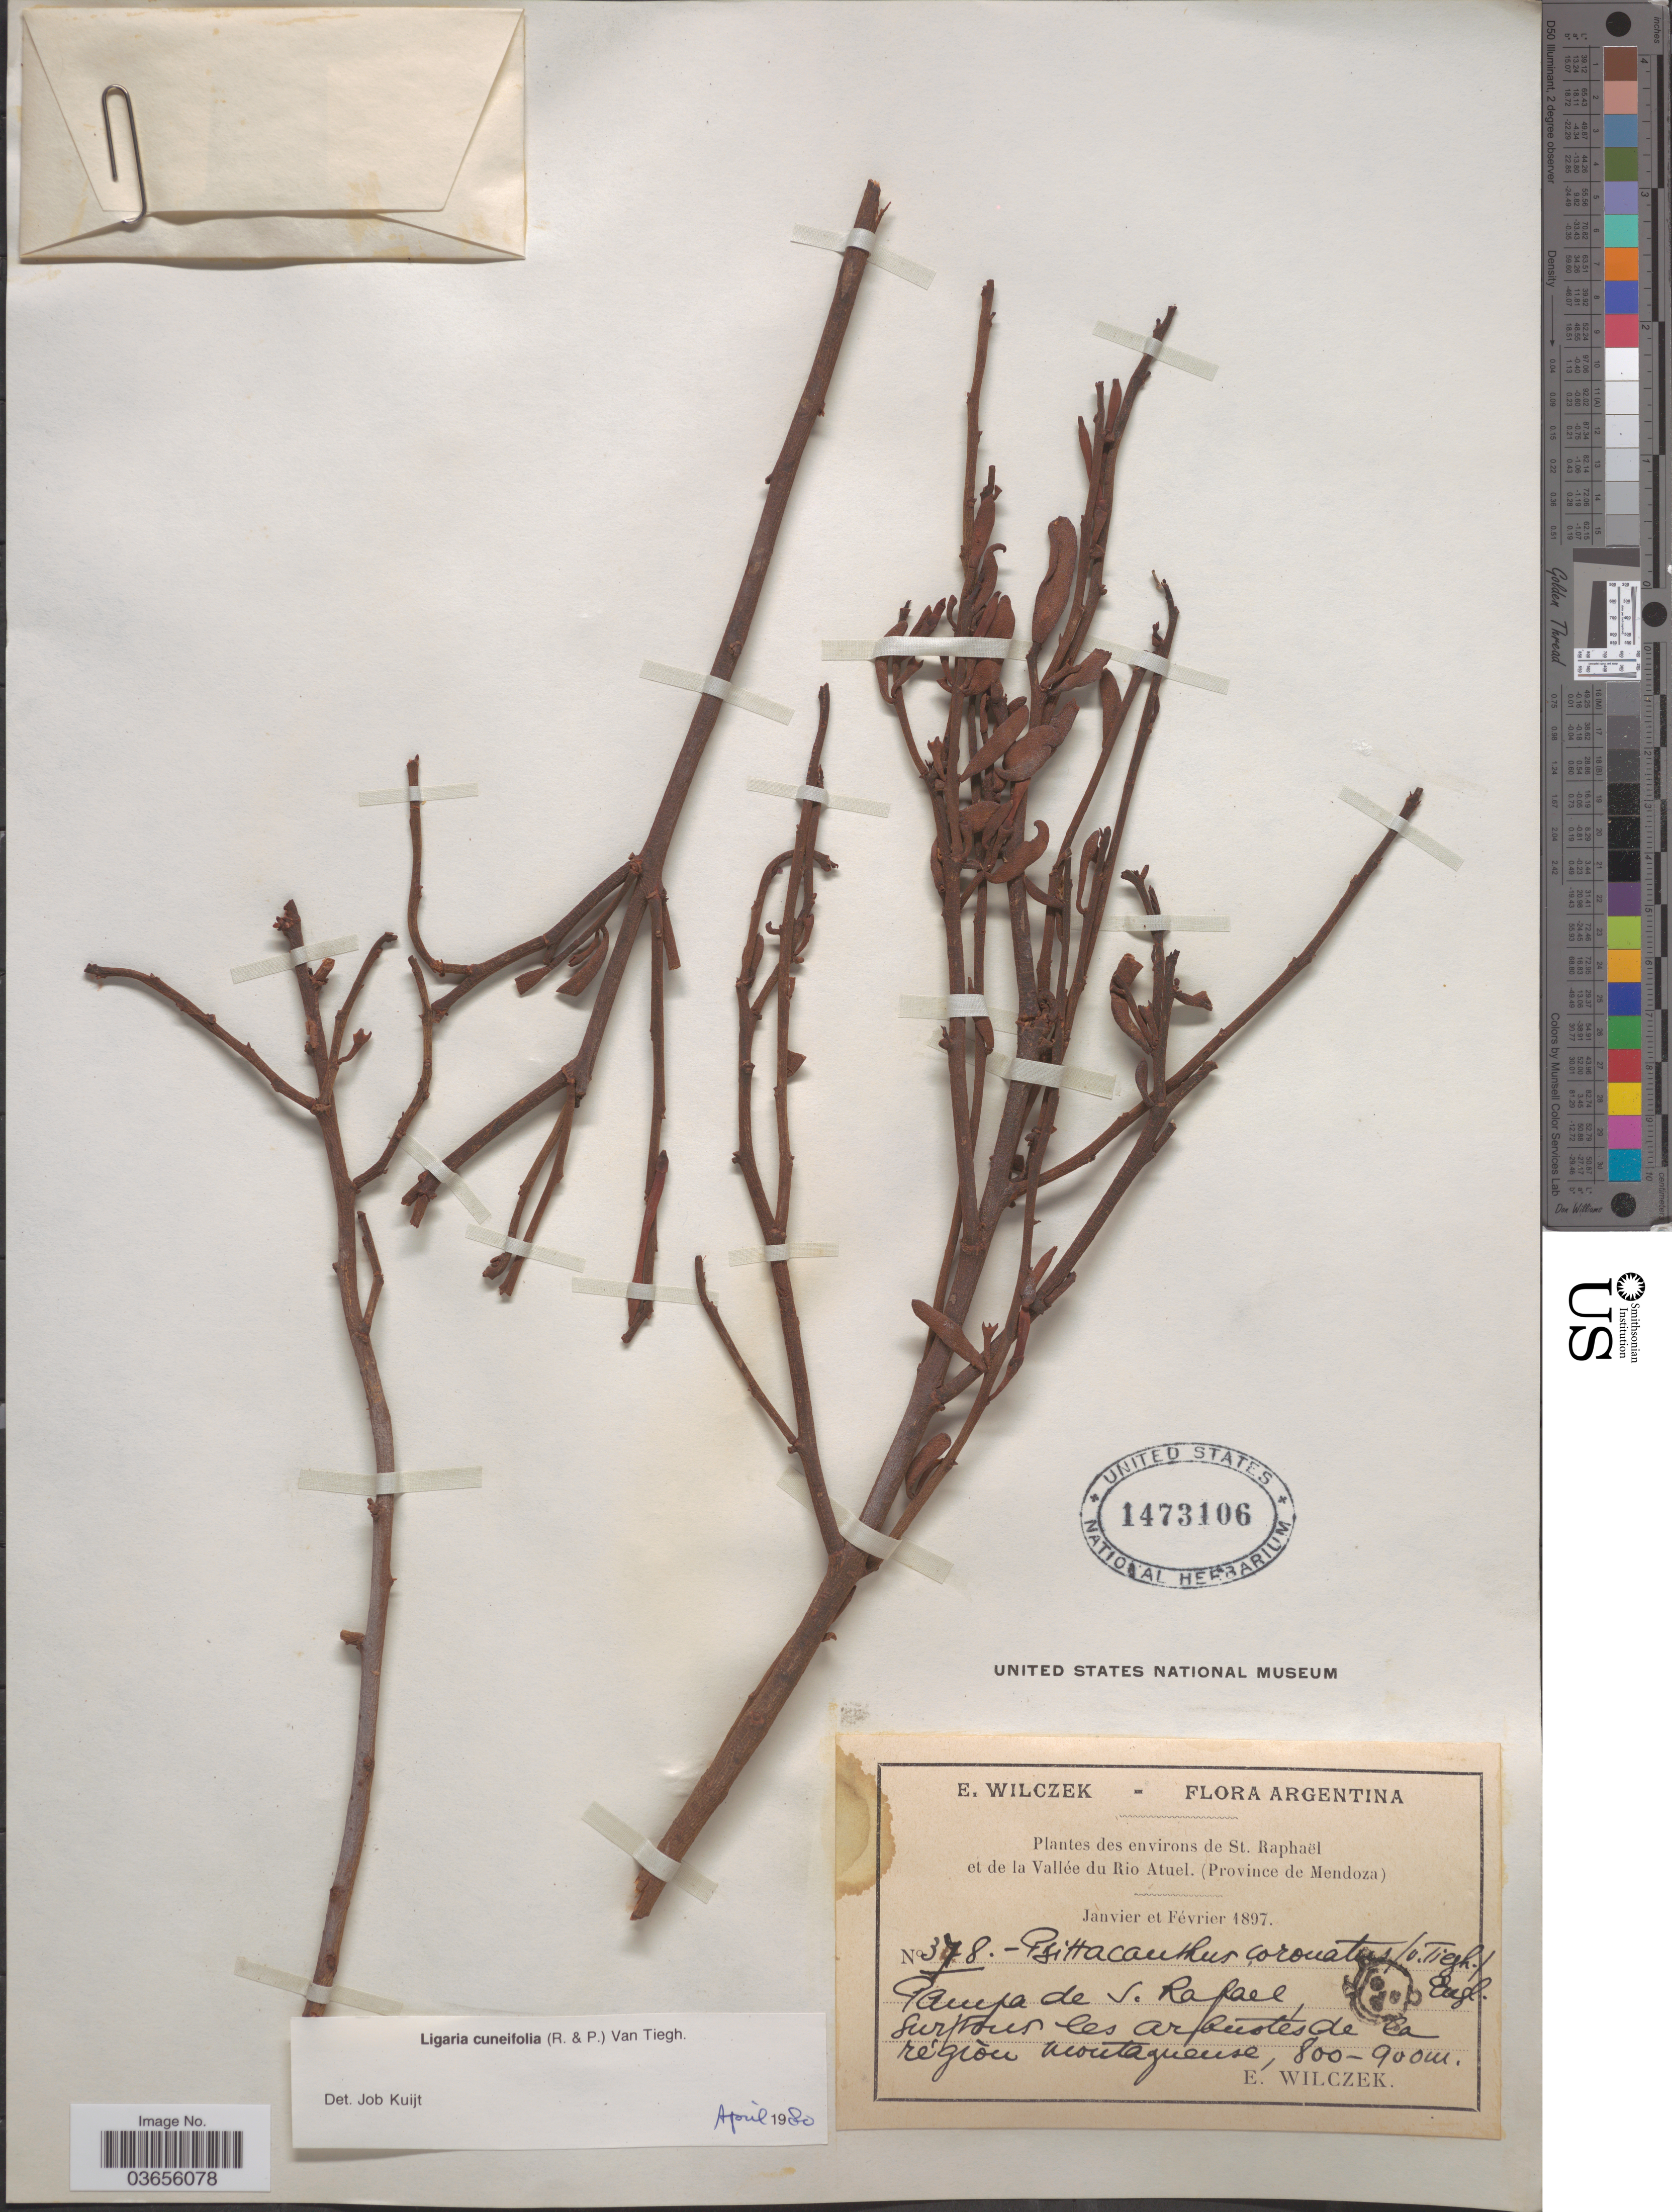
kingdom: Plantae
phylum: Tracheophyta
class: Magnoliopsida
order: Santalales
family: Loranthaceae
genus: Ligaria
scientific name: Ligaria cuneifolia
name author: (Ruiz & Pav.) Tiegh.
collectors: E. Wilczek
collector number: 378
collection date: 1897-01/1897-02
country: Argentina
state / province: Mendoza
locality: Environs de St. Raphaël et de la Vallée du Rio Atuel. Pampa de S. Rafael,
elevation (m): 800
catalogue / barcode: US 1473106